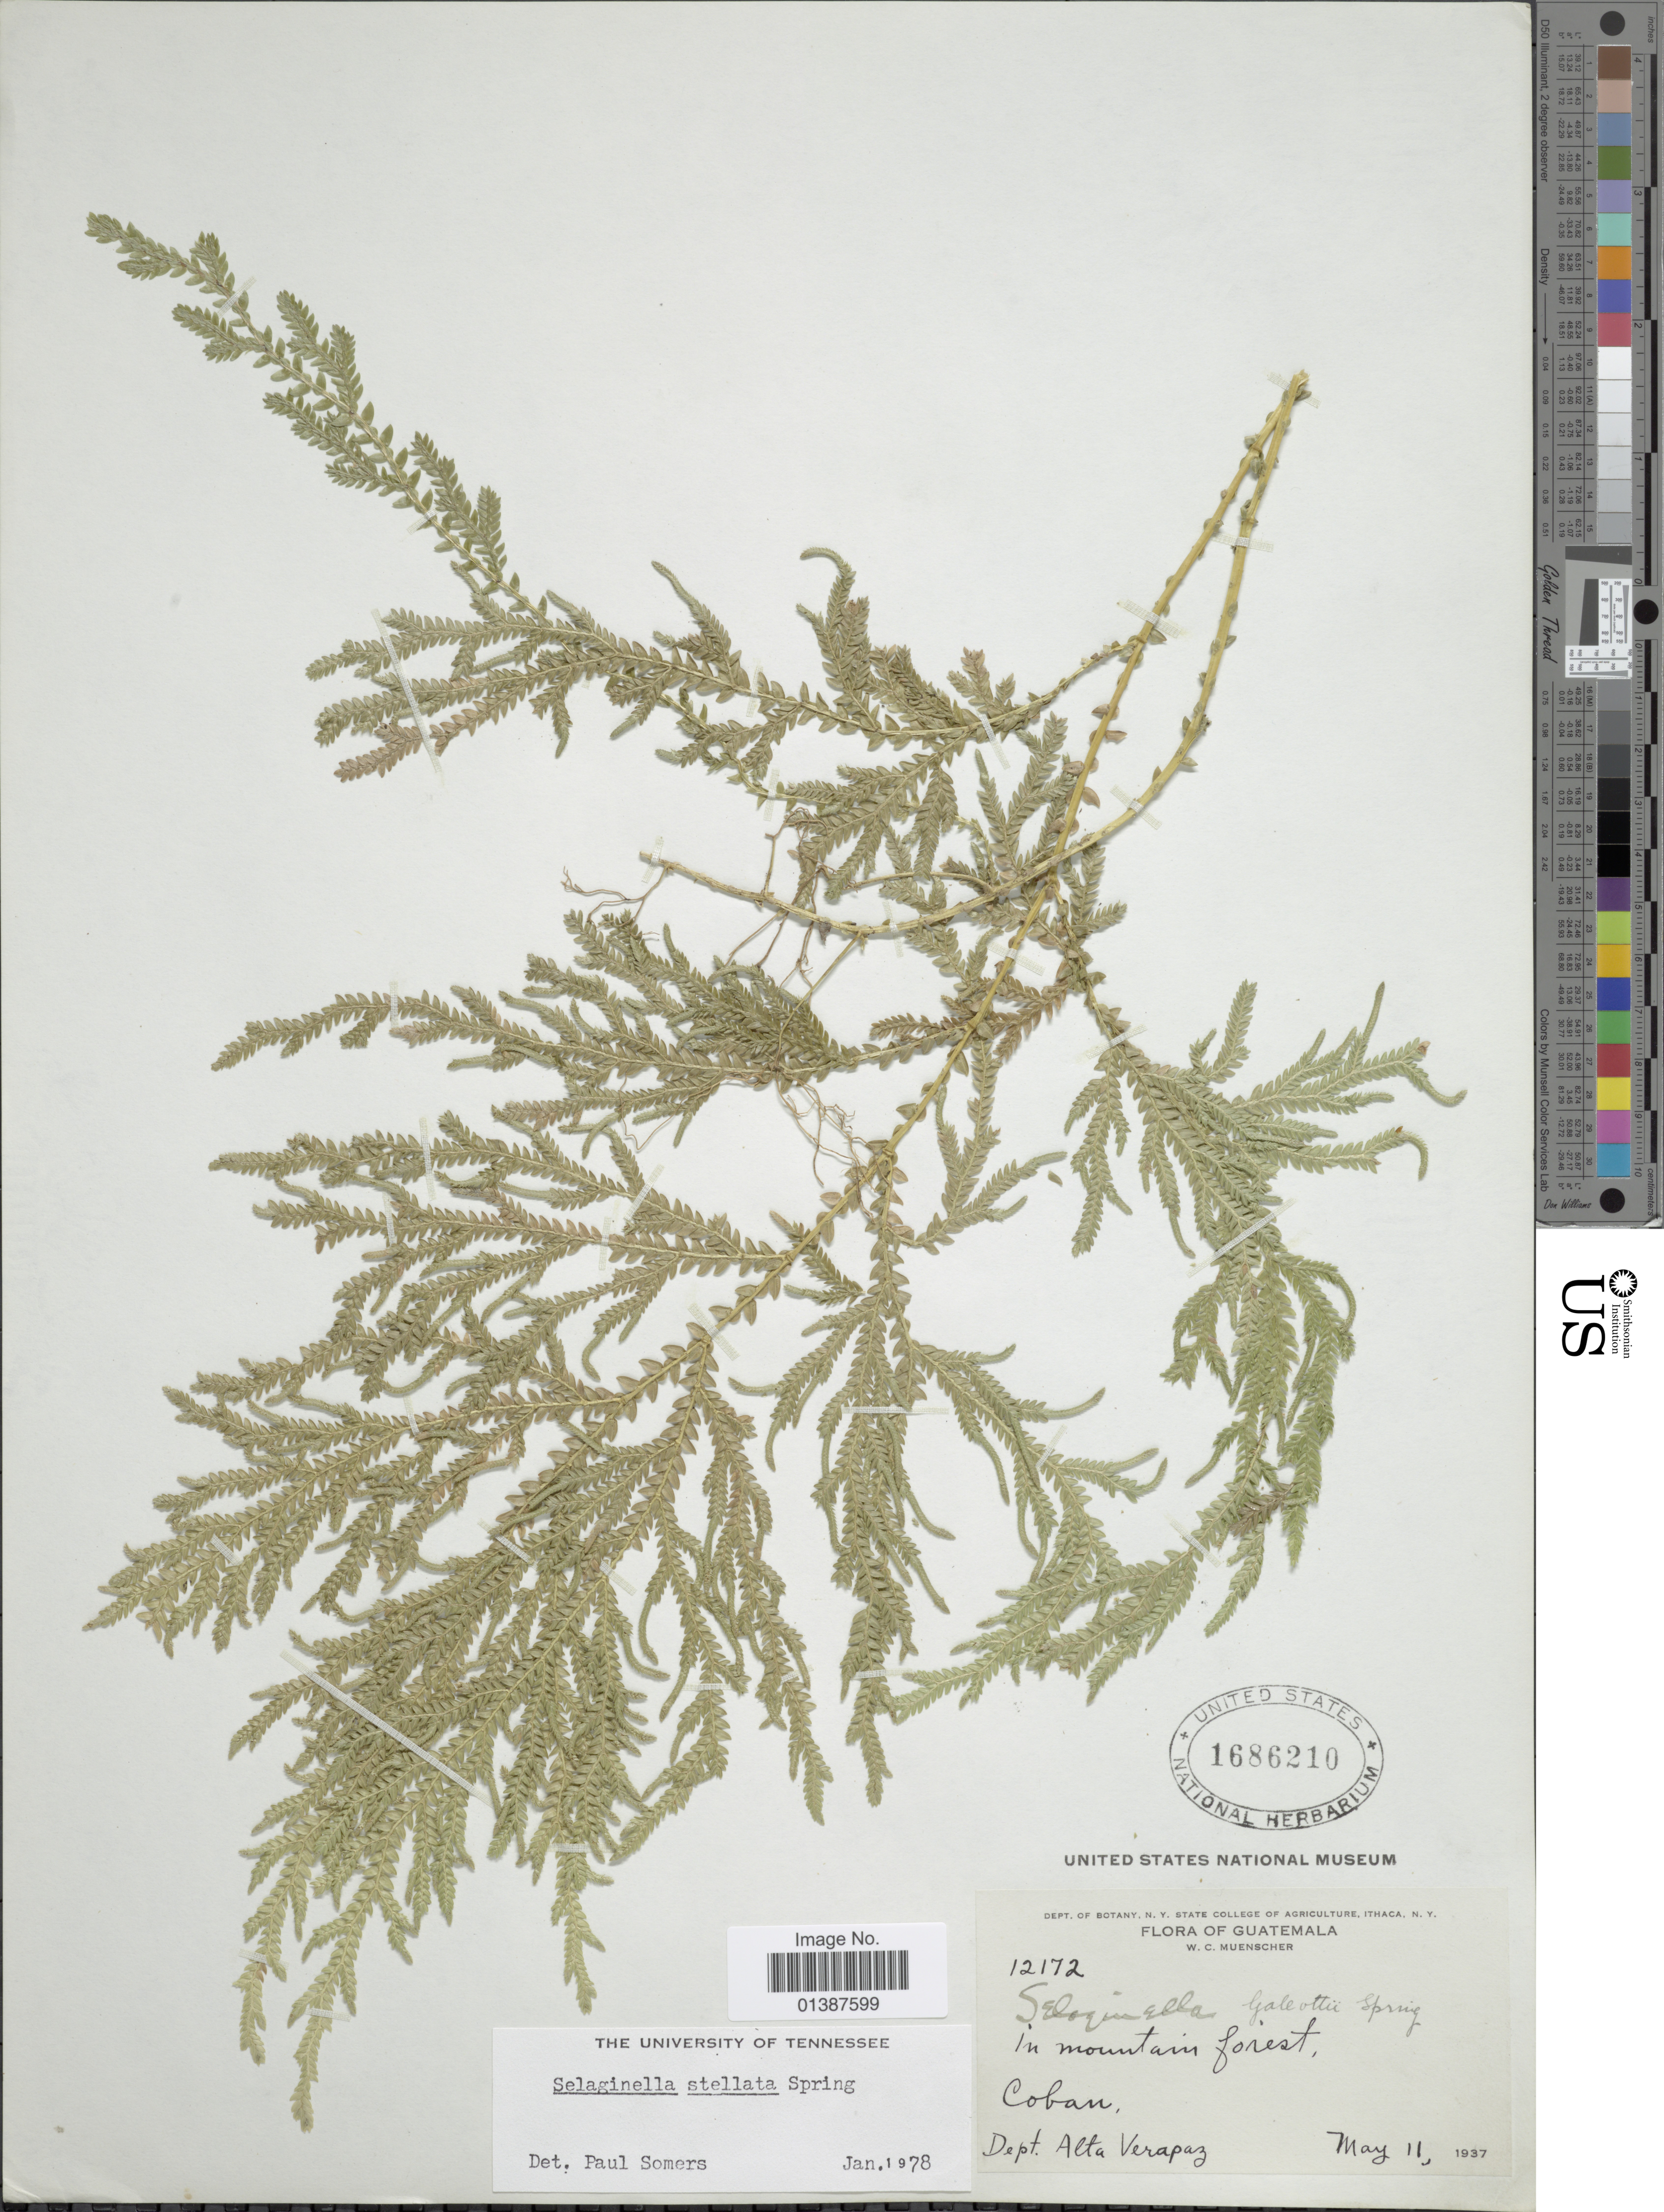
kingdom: Plantae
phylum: Tracheophyta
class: Lycopodiopsida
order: Selaginellales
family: Selaginellaceae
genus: Selaginella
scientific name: Selaginella galeottii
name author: Spring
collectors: W. Muenscher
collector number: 12172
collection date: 1937-05-11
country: Guatemala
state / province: Alta Verapaz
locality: In mountain forest, Coban, Dept Alta Verapaz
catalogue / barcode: US 1686210